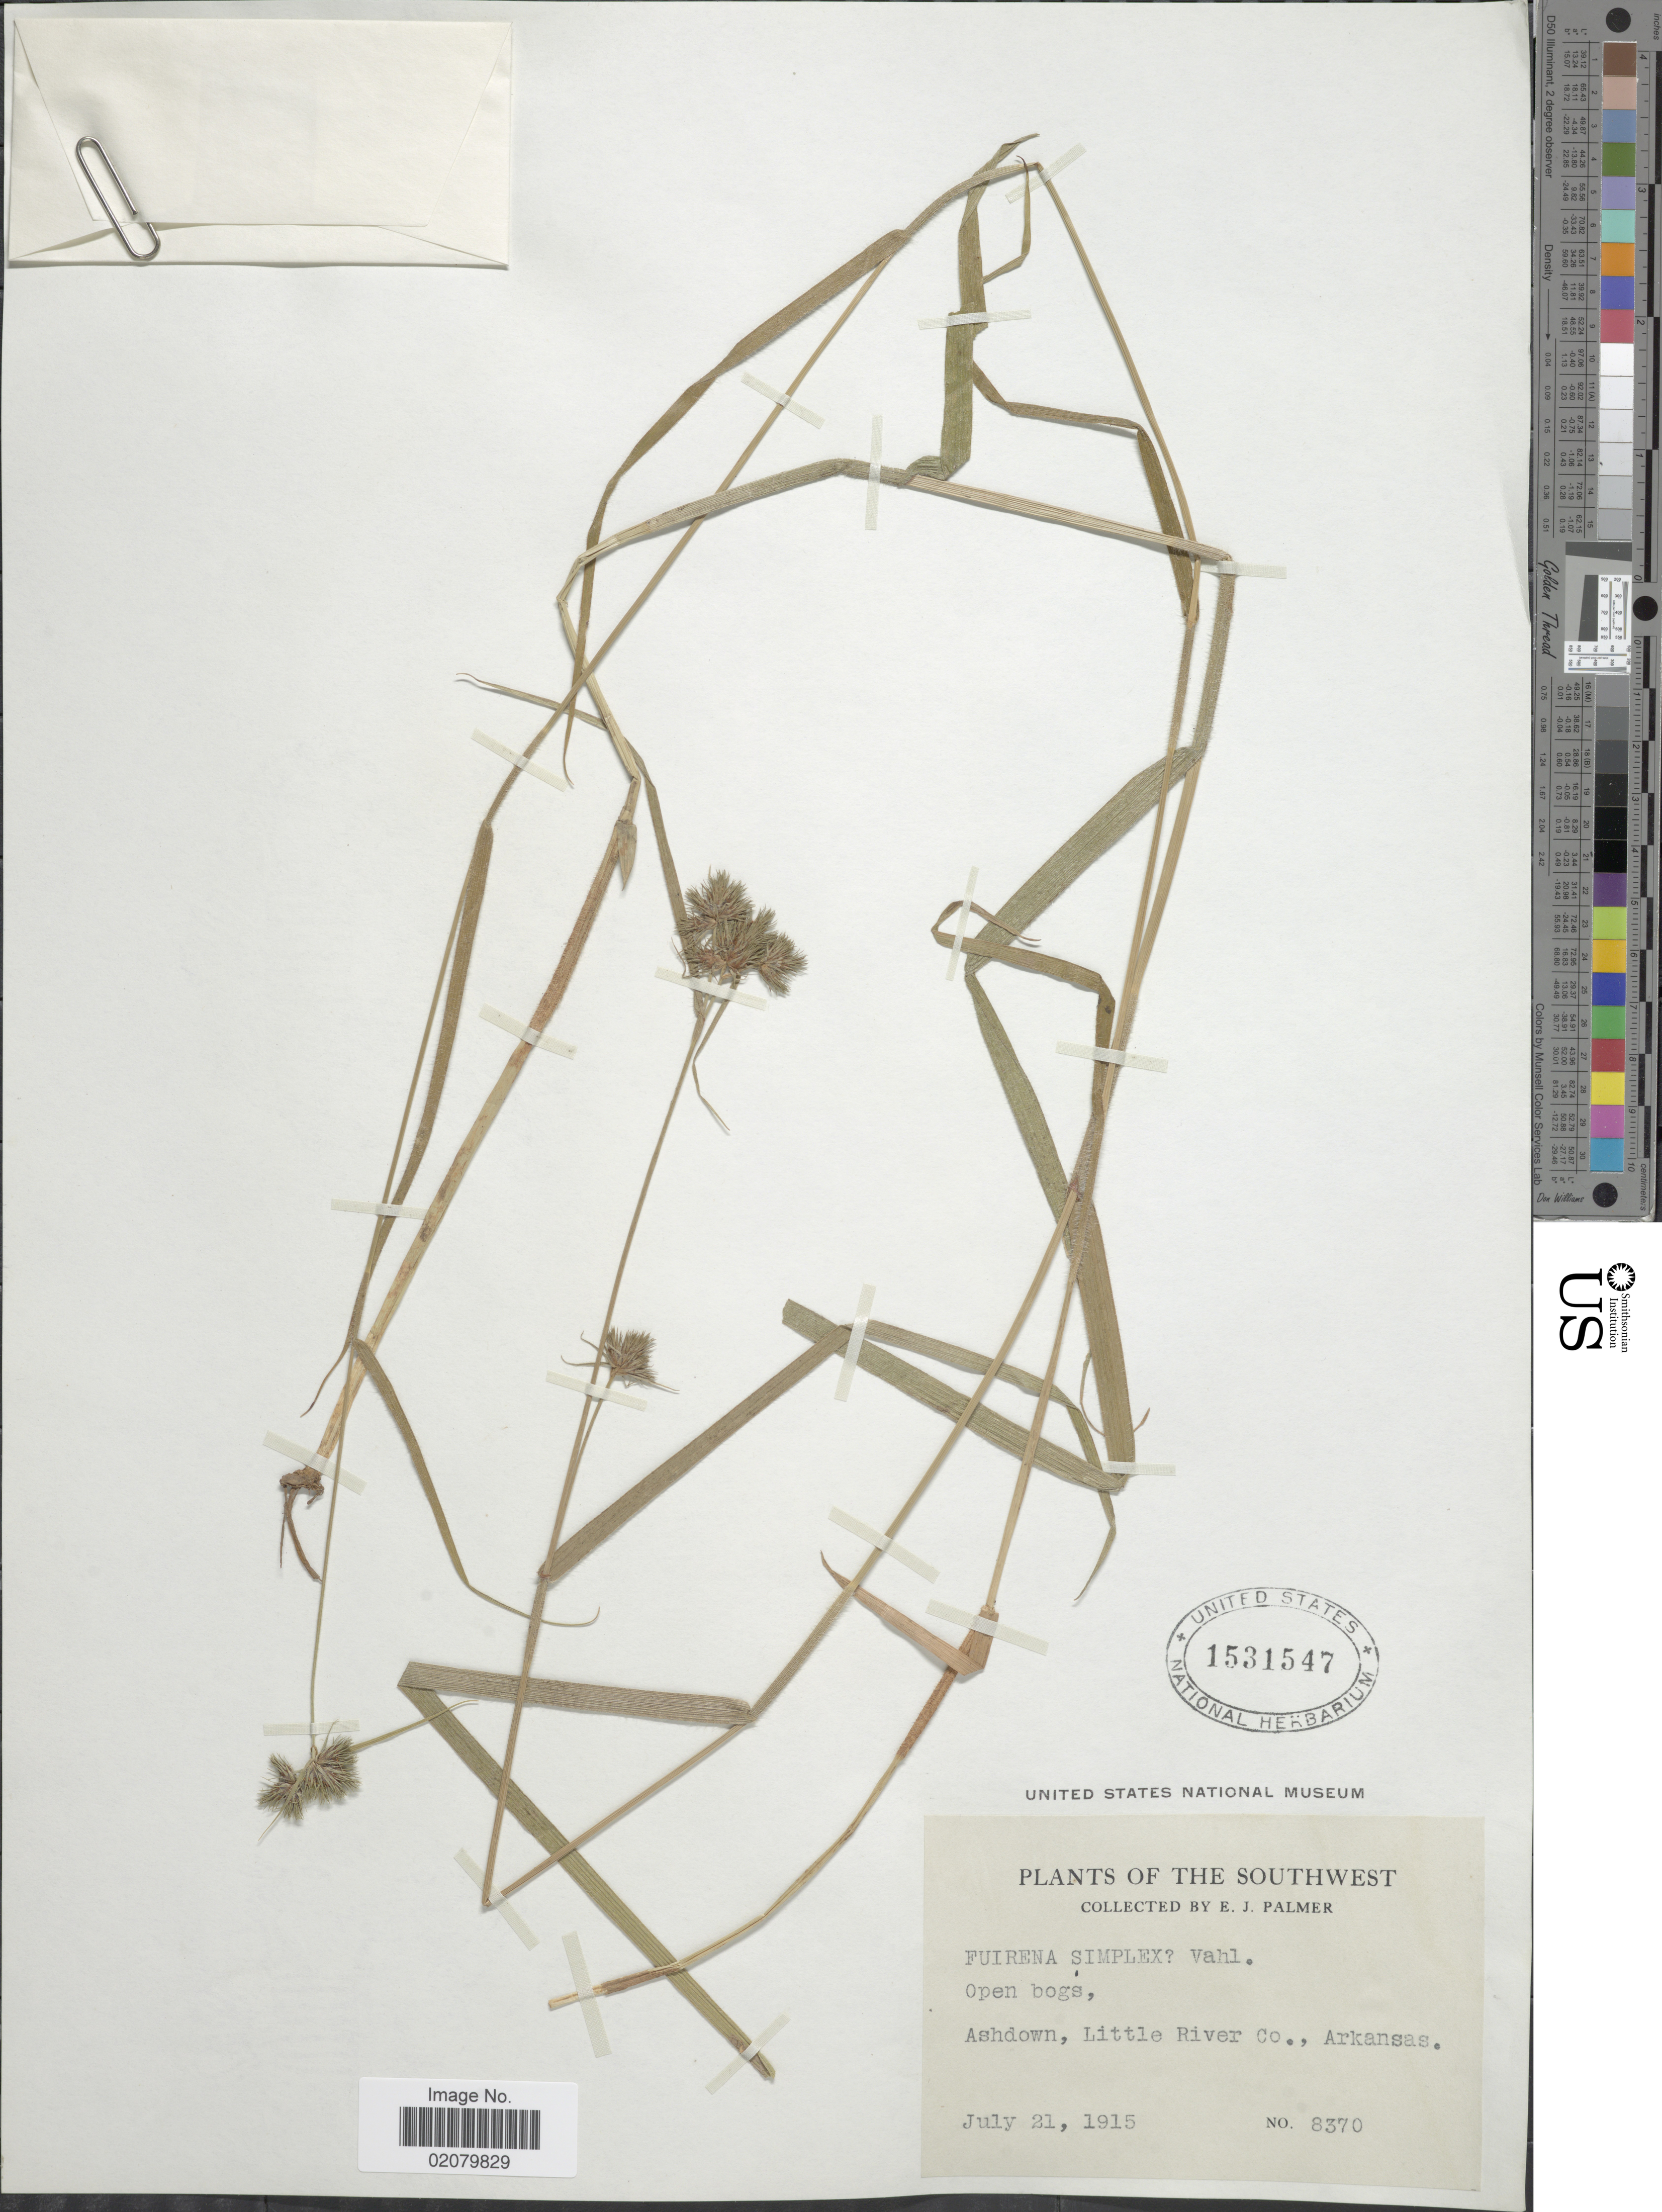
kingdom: Plantae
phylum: Tracheophyta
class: Liliopsida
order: Poales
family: Cyperaceae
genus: Fuirena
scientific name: Fuirena simplex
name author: Vahl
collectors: E. J. Palmer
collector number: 8370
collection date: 1915-07-21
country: United States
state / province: Arkansas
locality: The Southwest, Ashdown, Little River Co.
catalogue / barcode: US 1531547